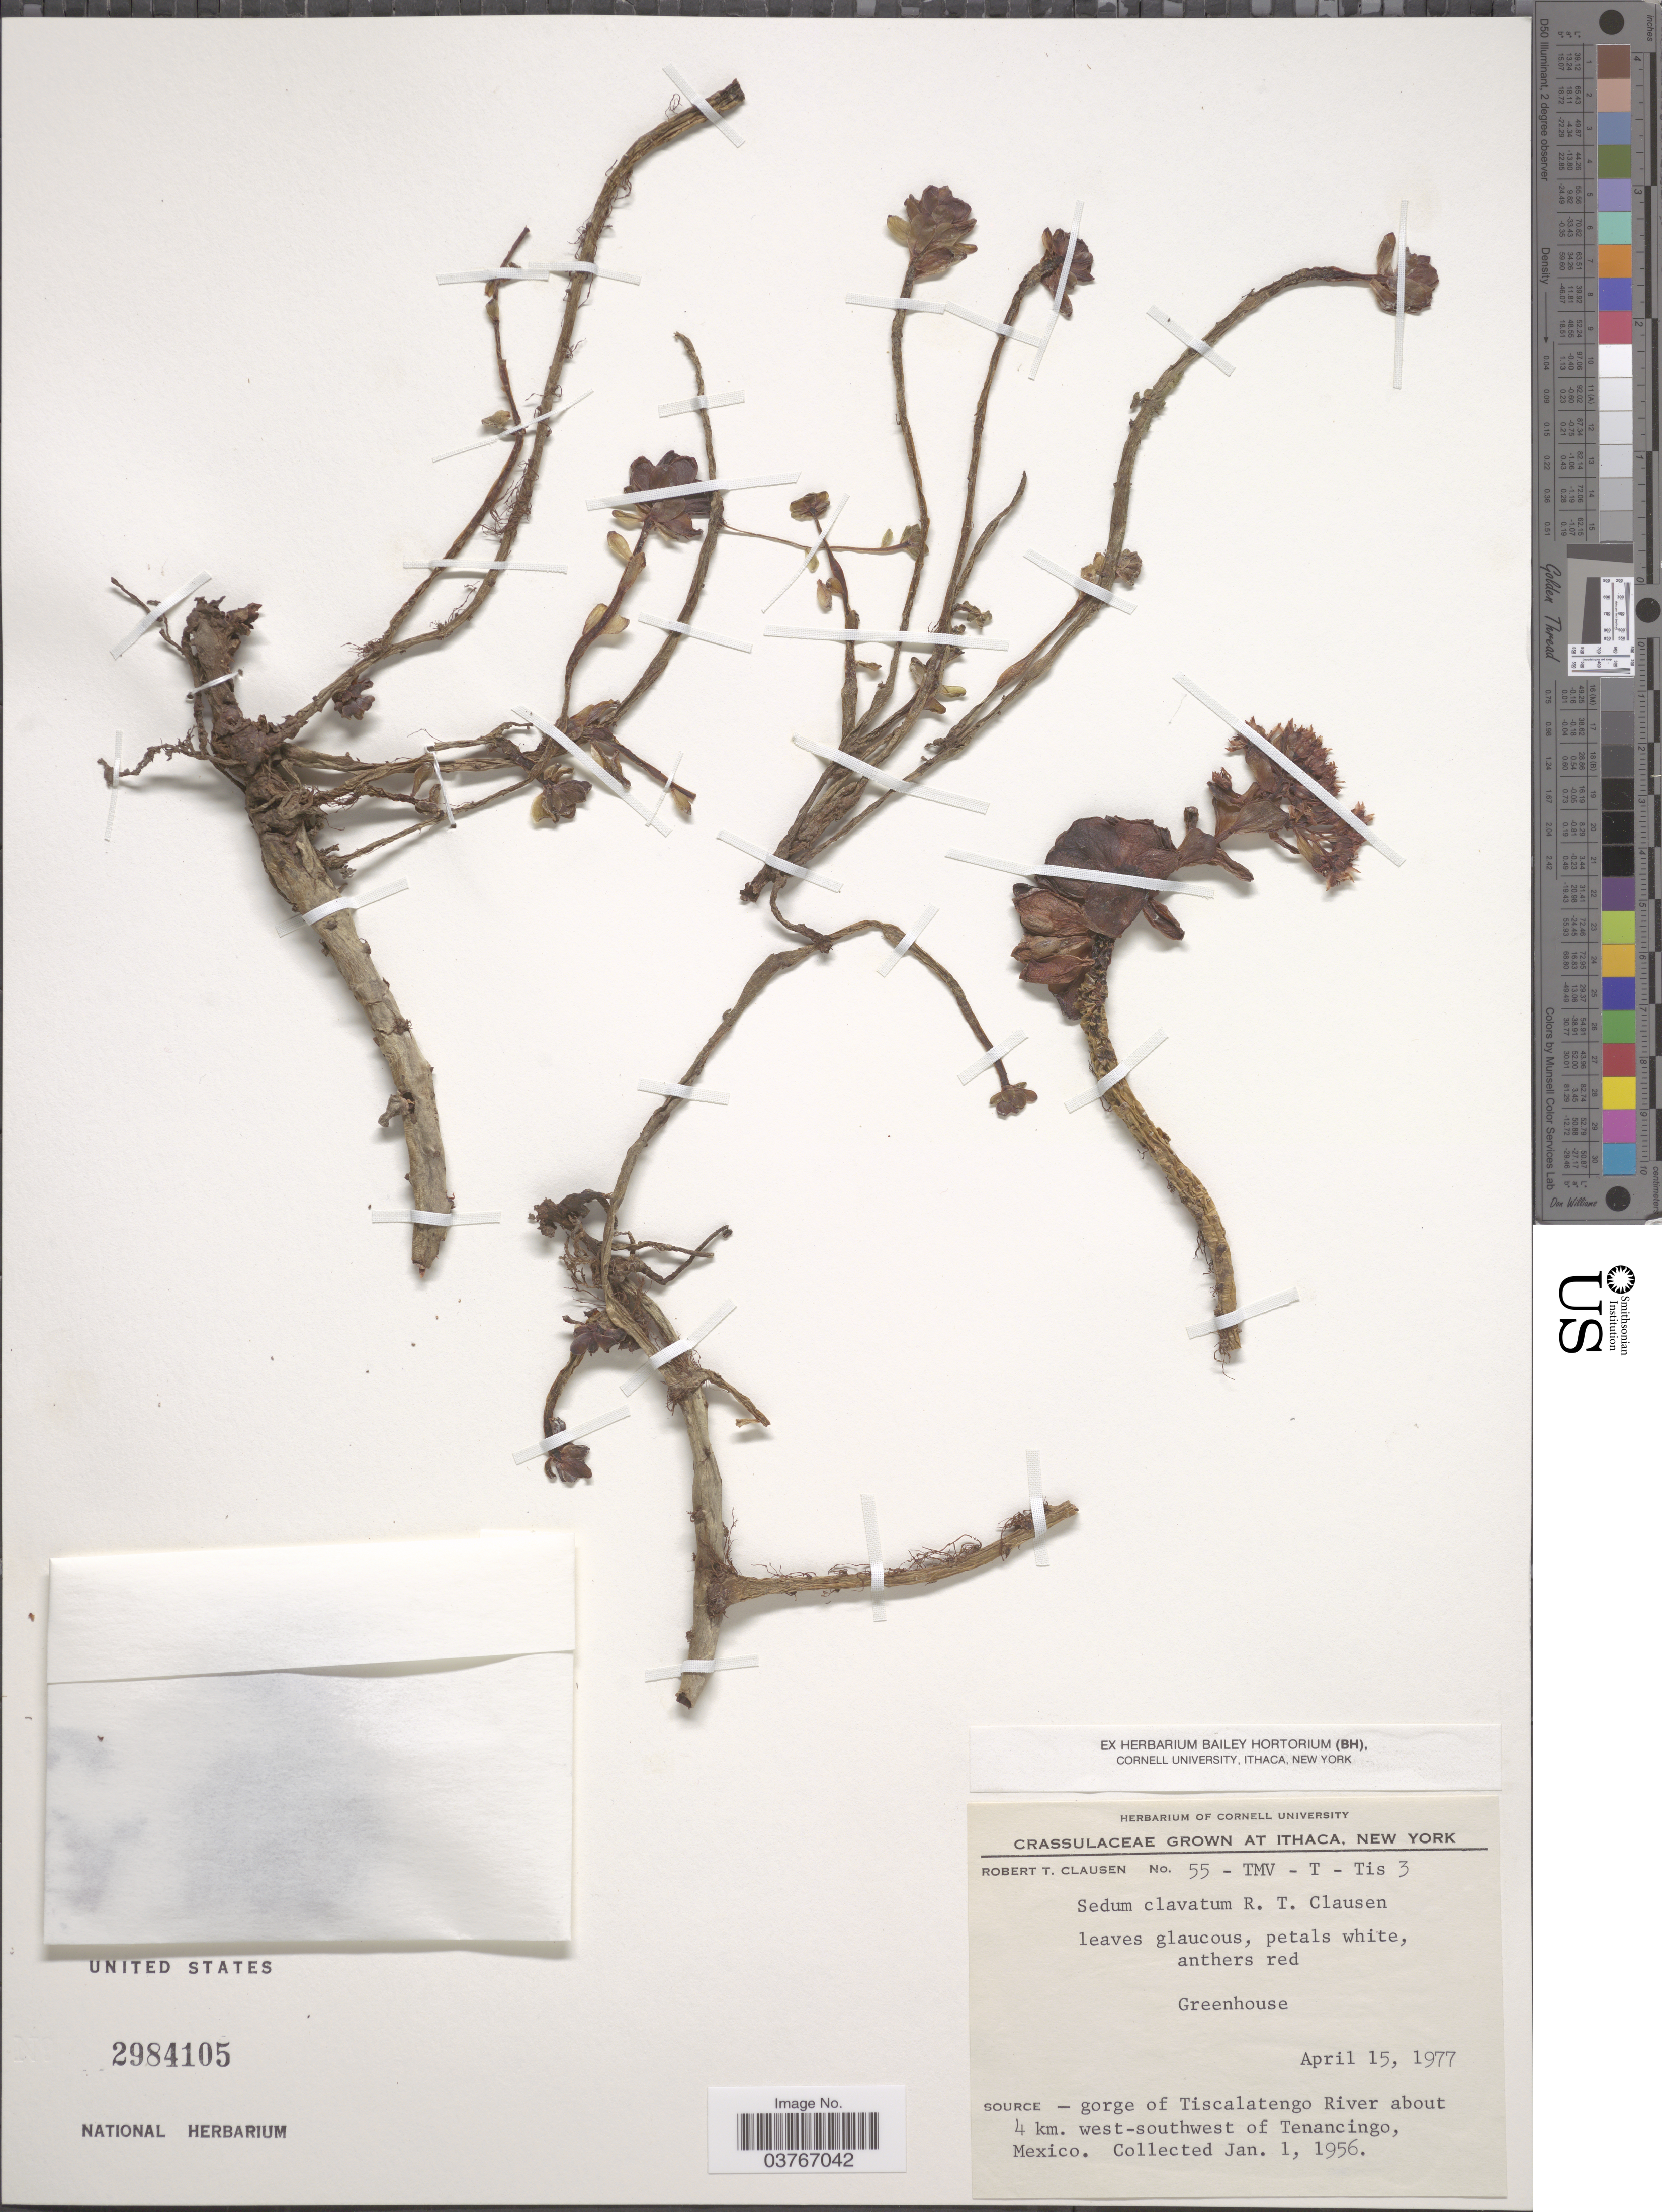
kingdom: Plantae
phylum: Tracheophyta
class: Magnoliopsida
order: Saxifragales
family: Crassulaceae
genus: Sedum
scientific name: Sedum clavatum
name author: R.T. Clausen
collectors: R. T. Clausen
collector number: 55-TMV-T-Tis 3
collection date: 1977-04-15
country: United States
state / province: New York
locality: Grown at Ithaca, Greenhouse.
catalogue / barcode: US 2984105